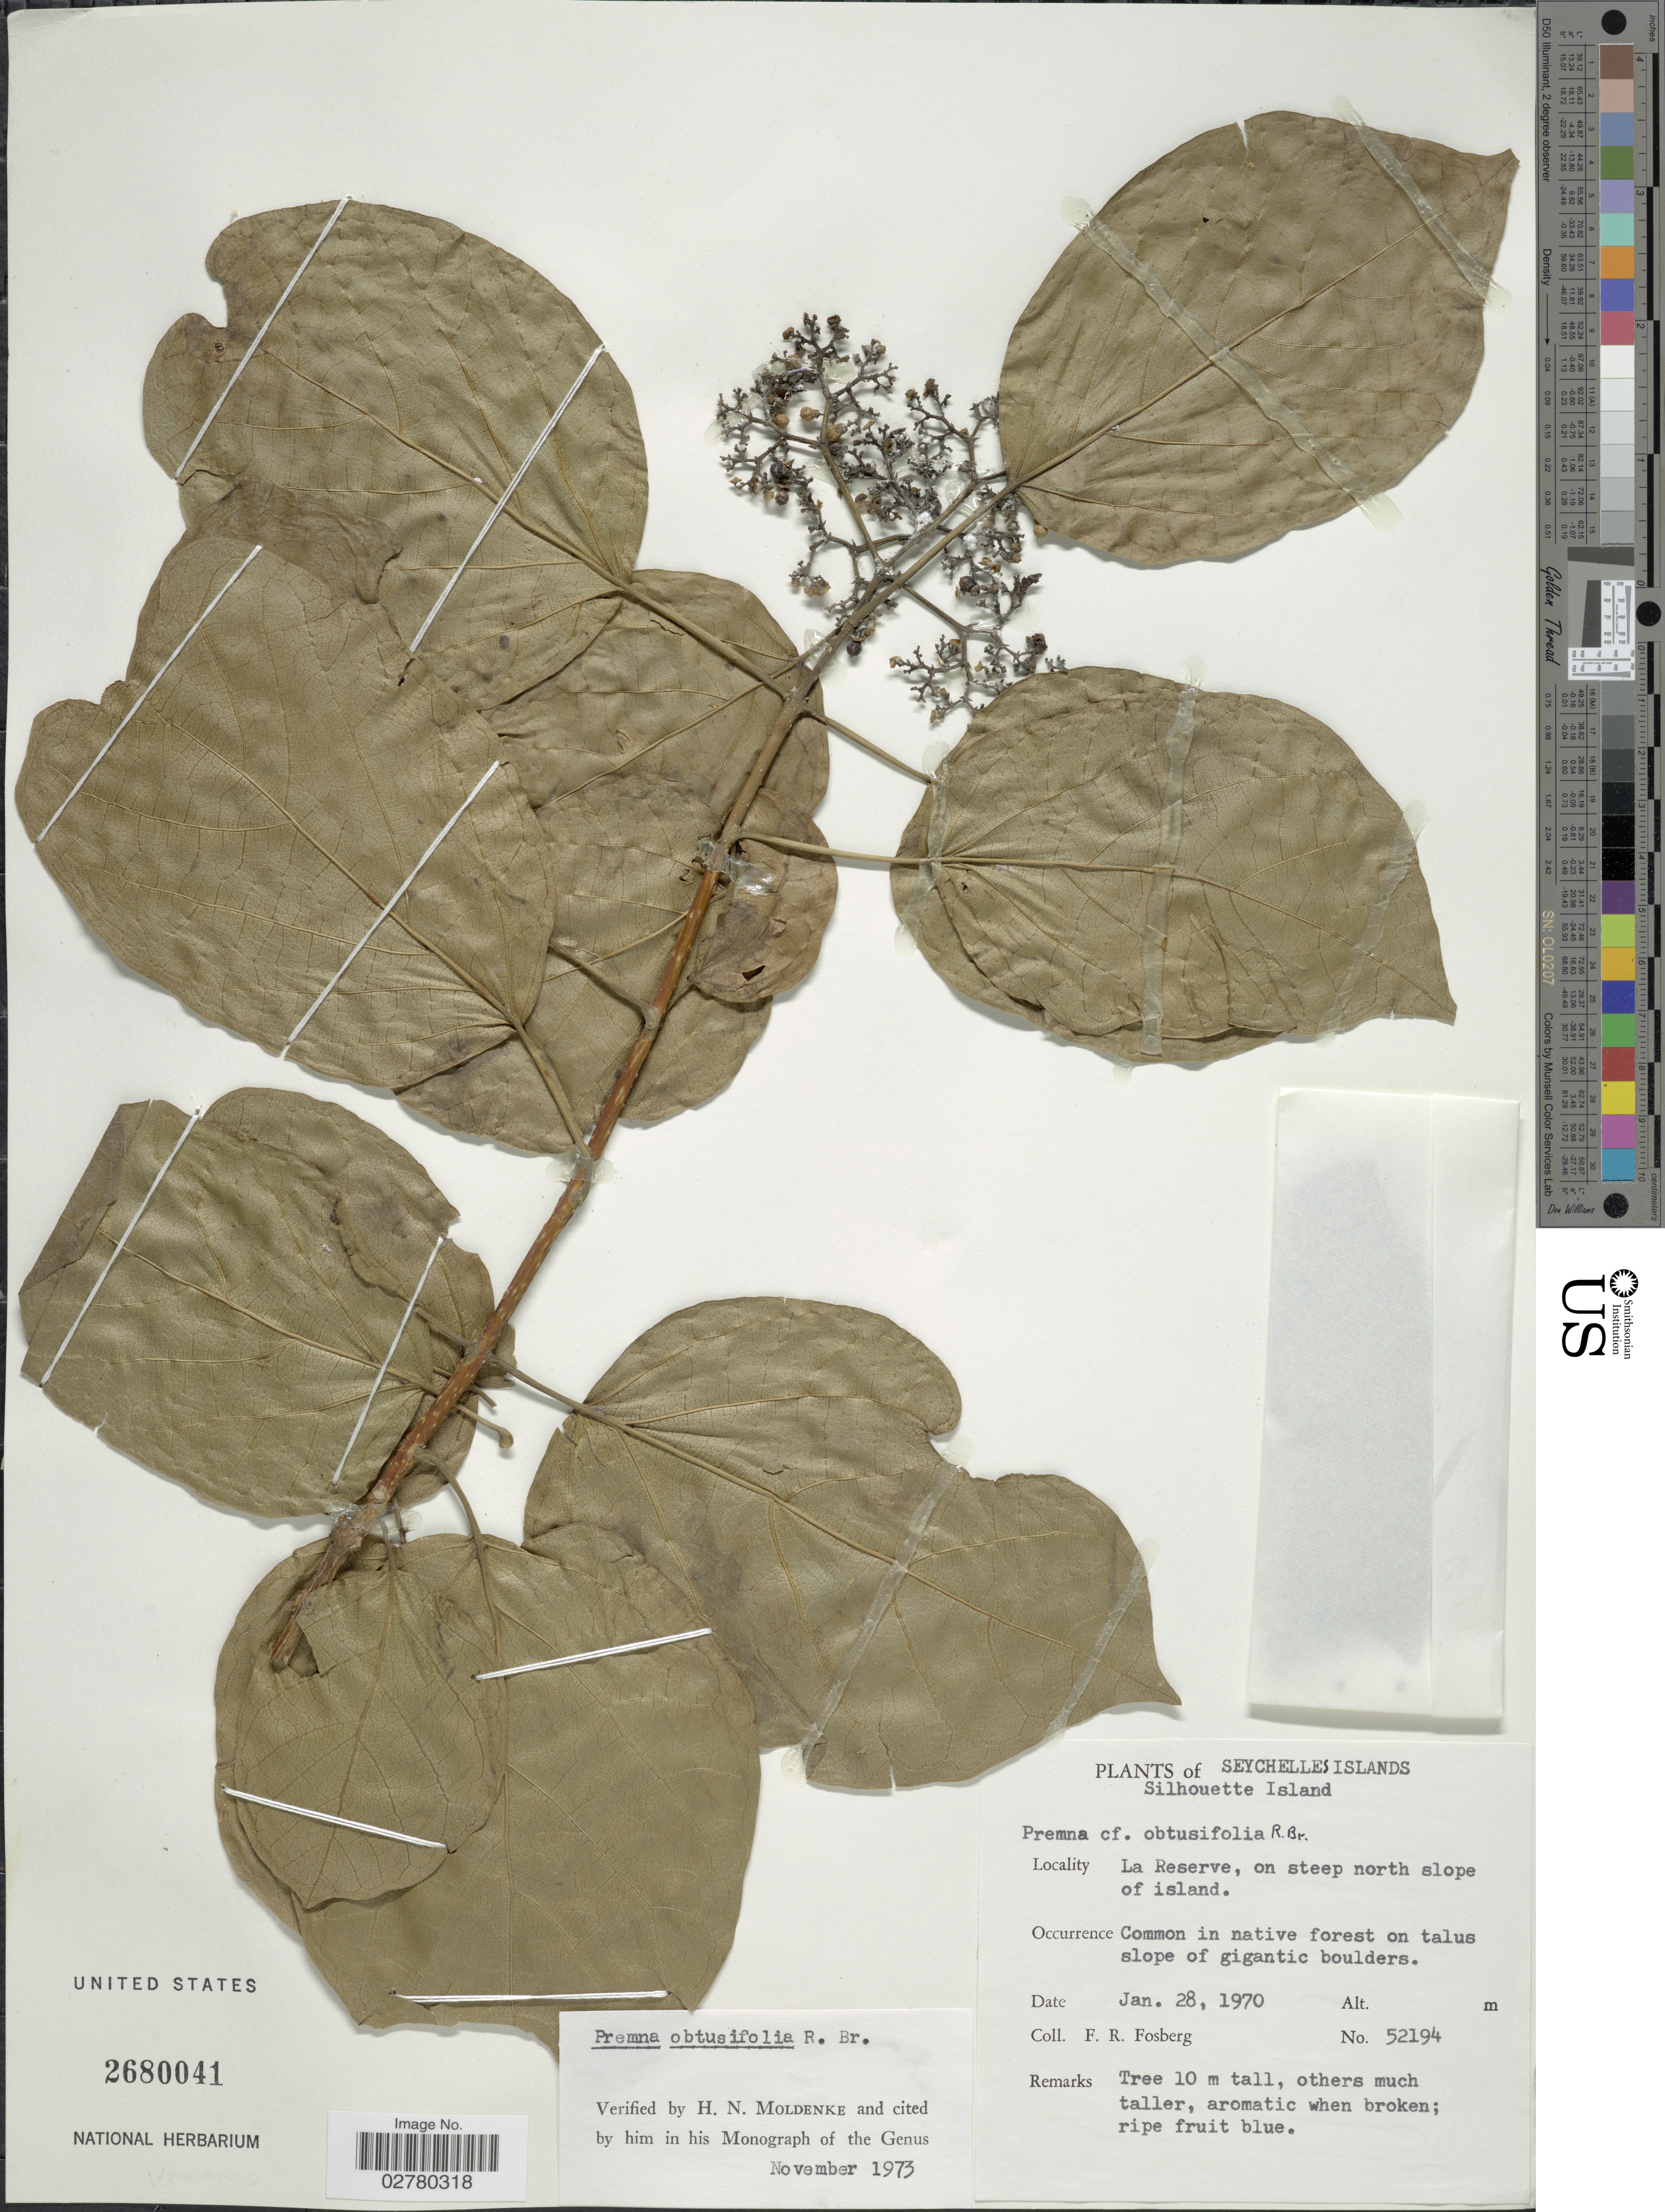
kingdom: Plantae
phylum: Tracheophyta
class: Magnoliopsida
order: Lamiales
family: Lamiaceae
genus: Premna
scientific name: Premna obtusifolia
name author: R. Br.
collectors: F. R. Fosberg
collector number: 52194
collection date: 1970-01-28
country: Seychelles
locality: Seychelles Islands, Silhouette Island, La Reserve, on steep north slope of island.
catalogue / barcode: US 2680041